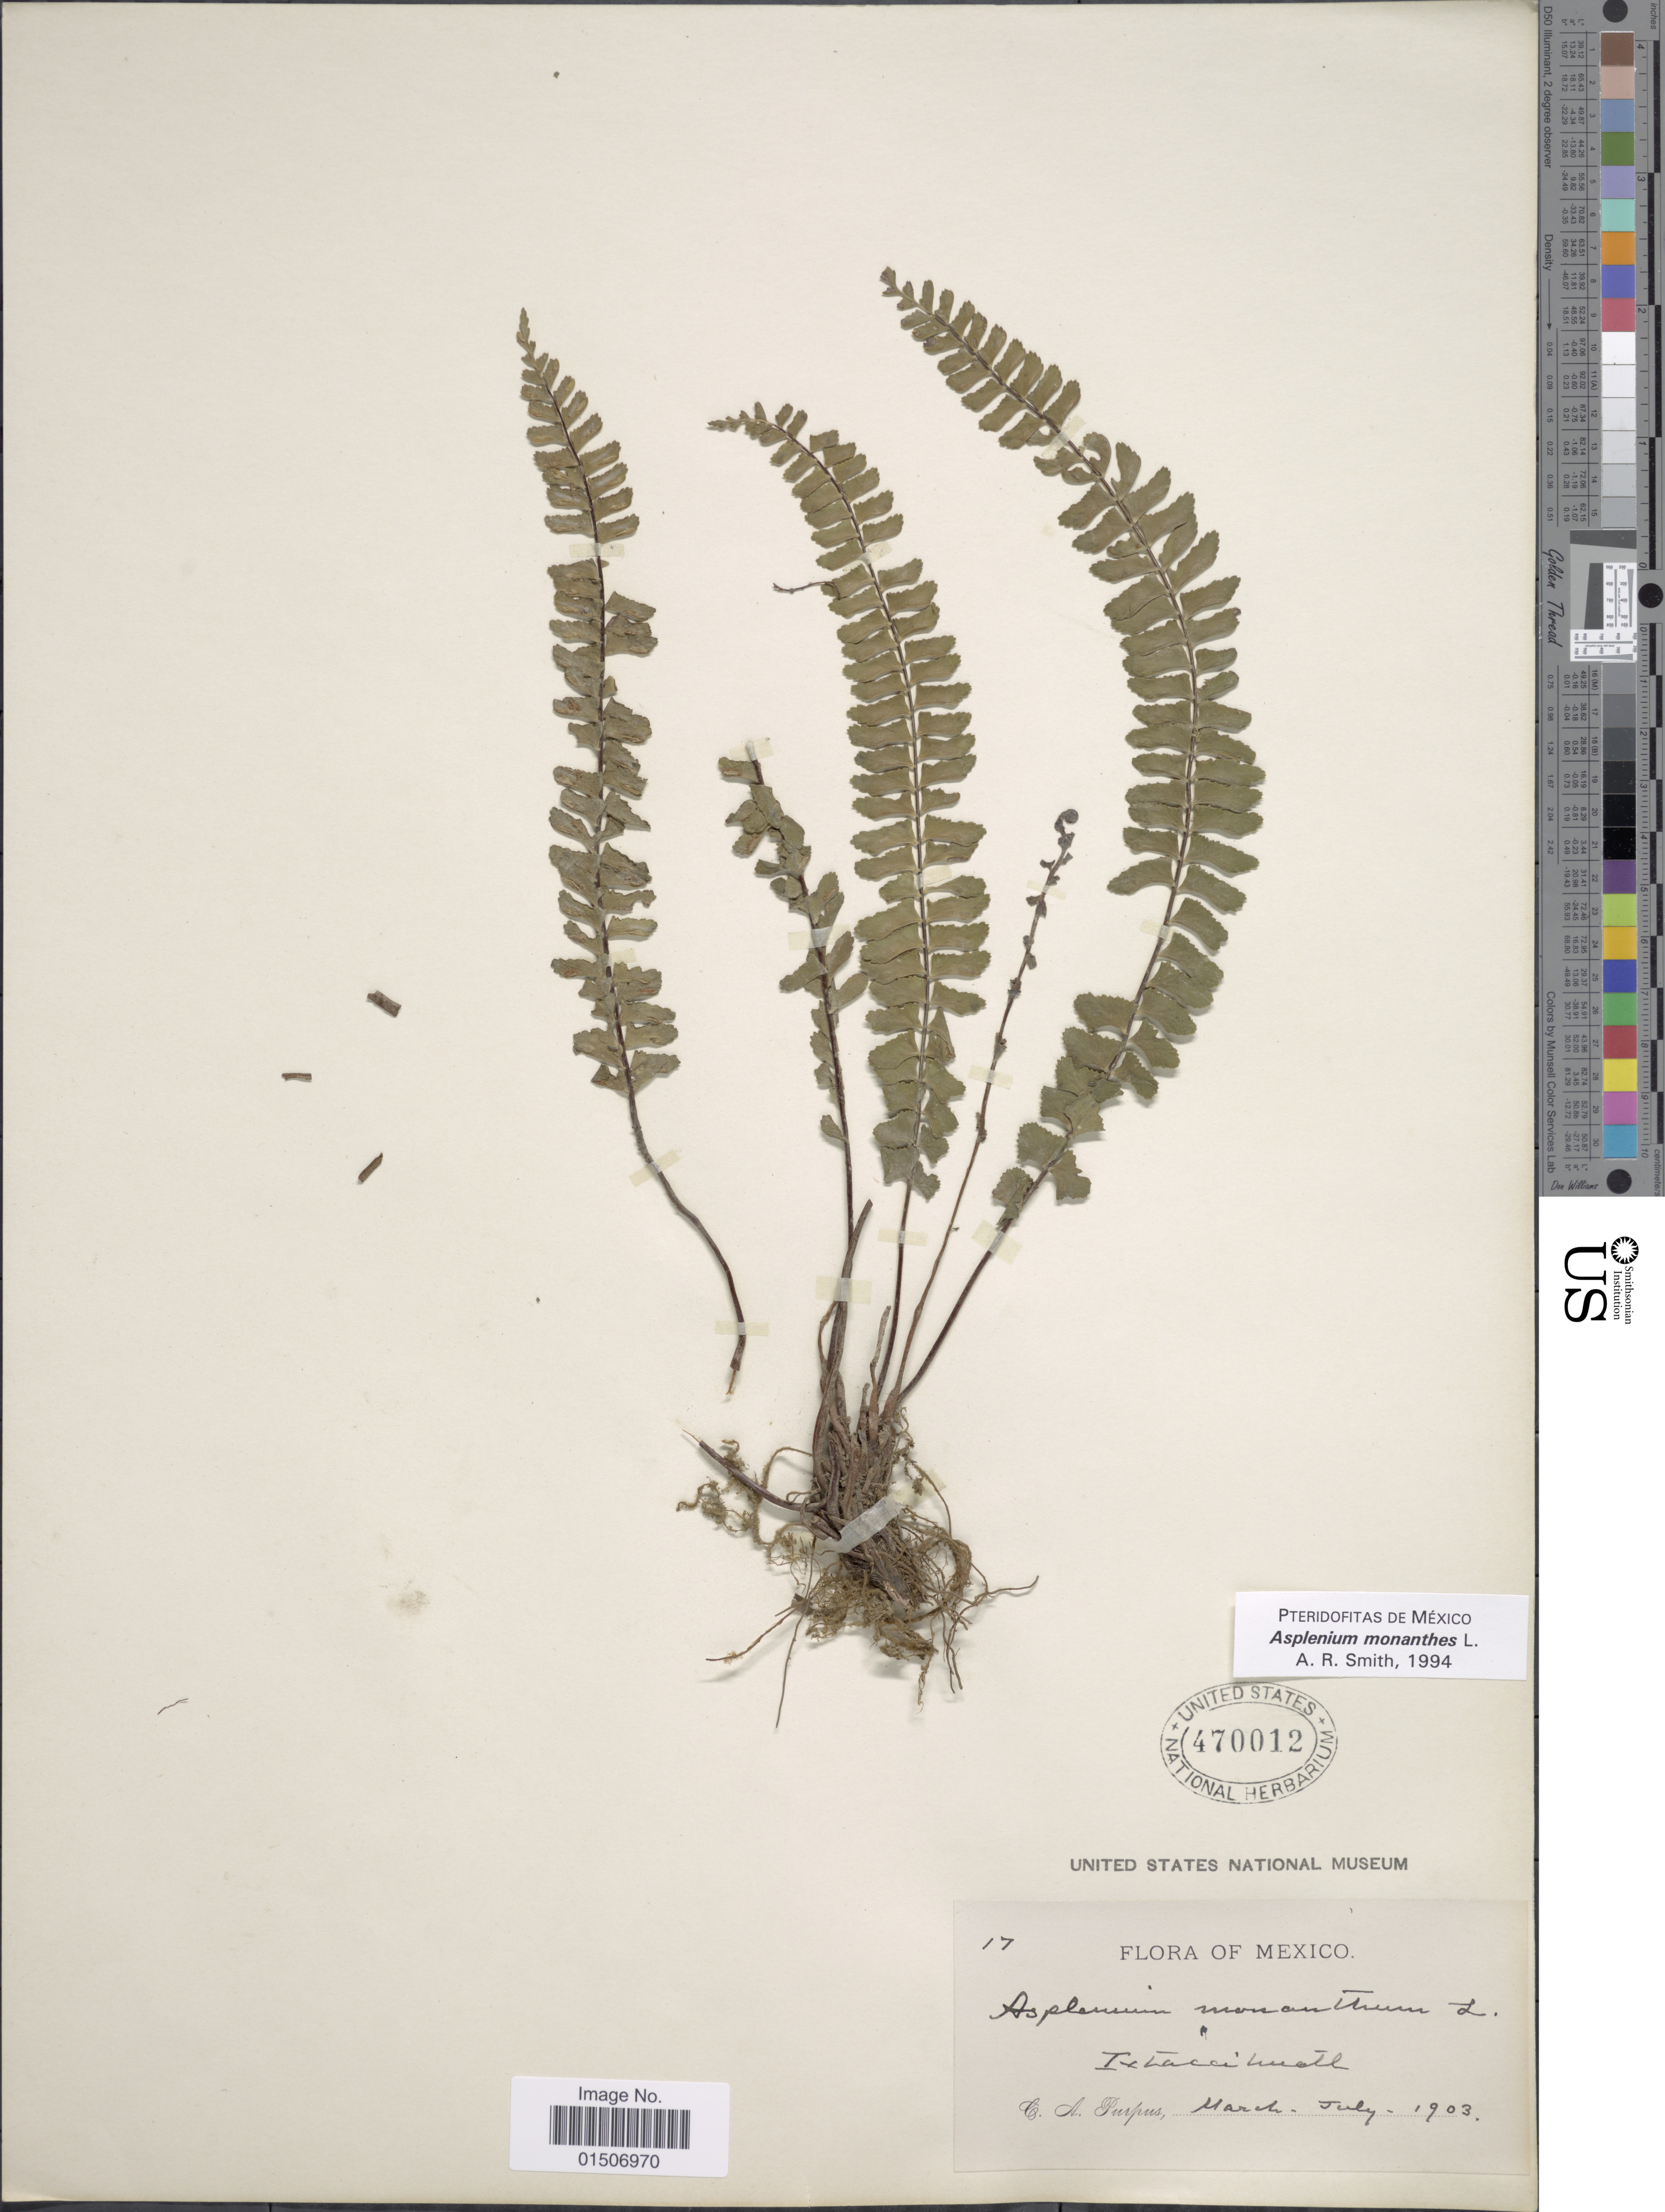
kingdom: Plantae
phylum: Tracheophyta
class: Polypodiopsida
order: Polypodiales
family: Aspleniaceae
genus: Asplenium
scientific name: Asplenium monanthes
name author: L.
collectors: C. A. Purpus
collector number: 17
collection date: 1903-03/1903-07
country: Mexico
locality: Iztaccihuatl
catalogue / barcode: US 470012